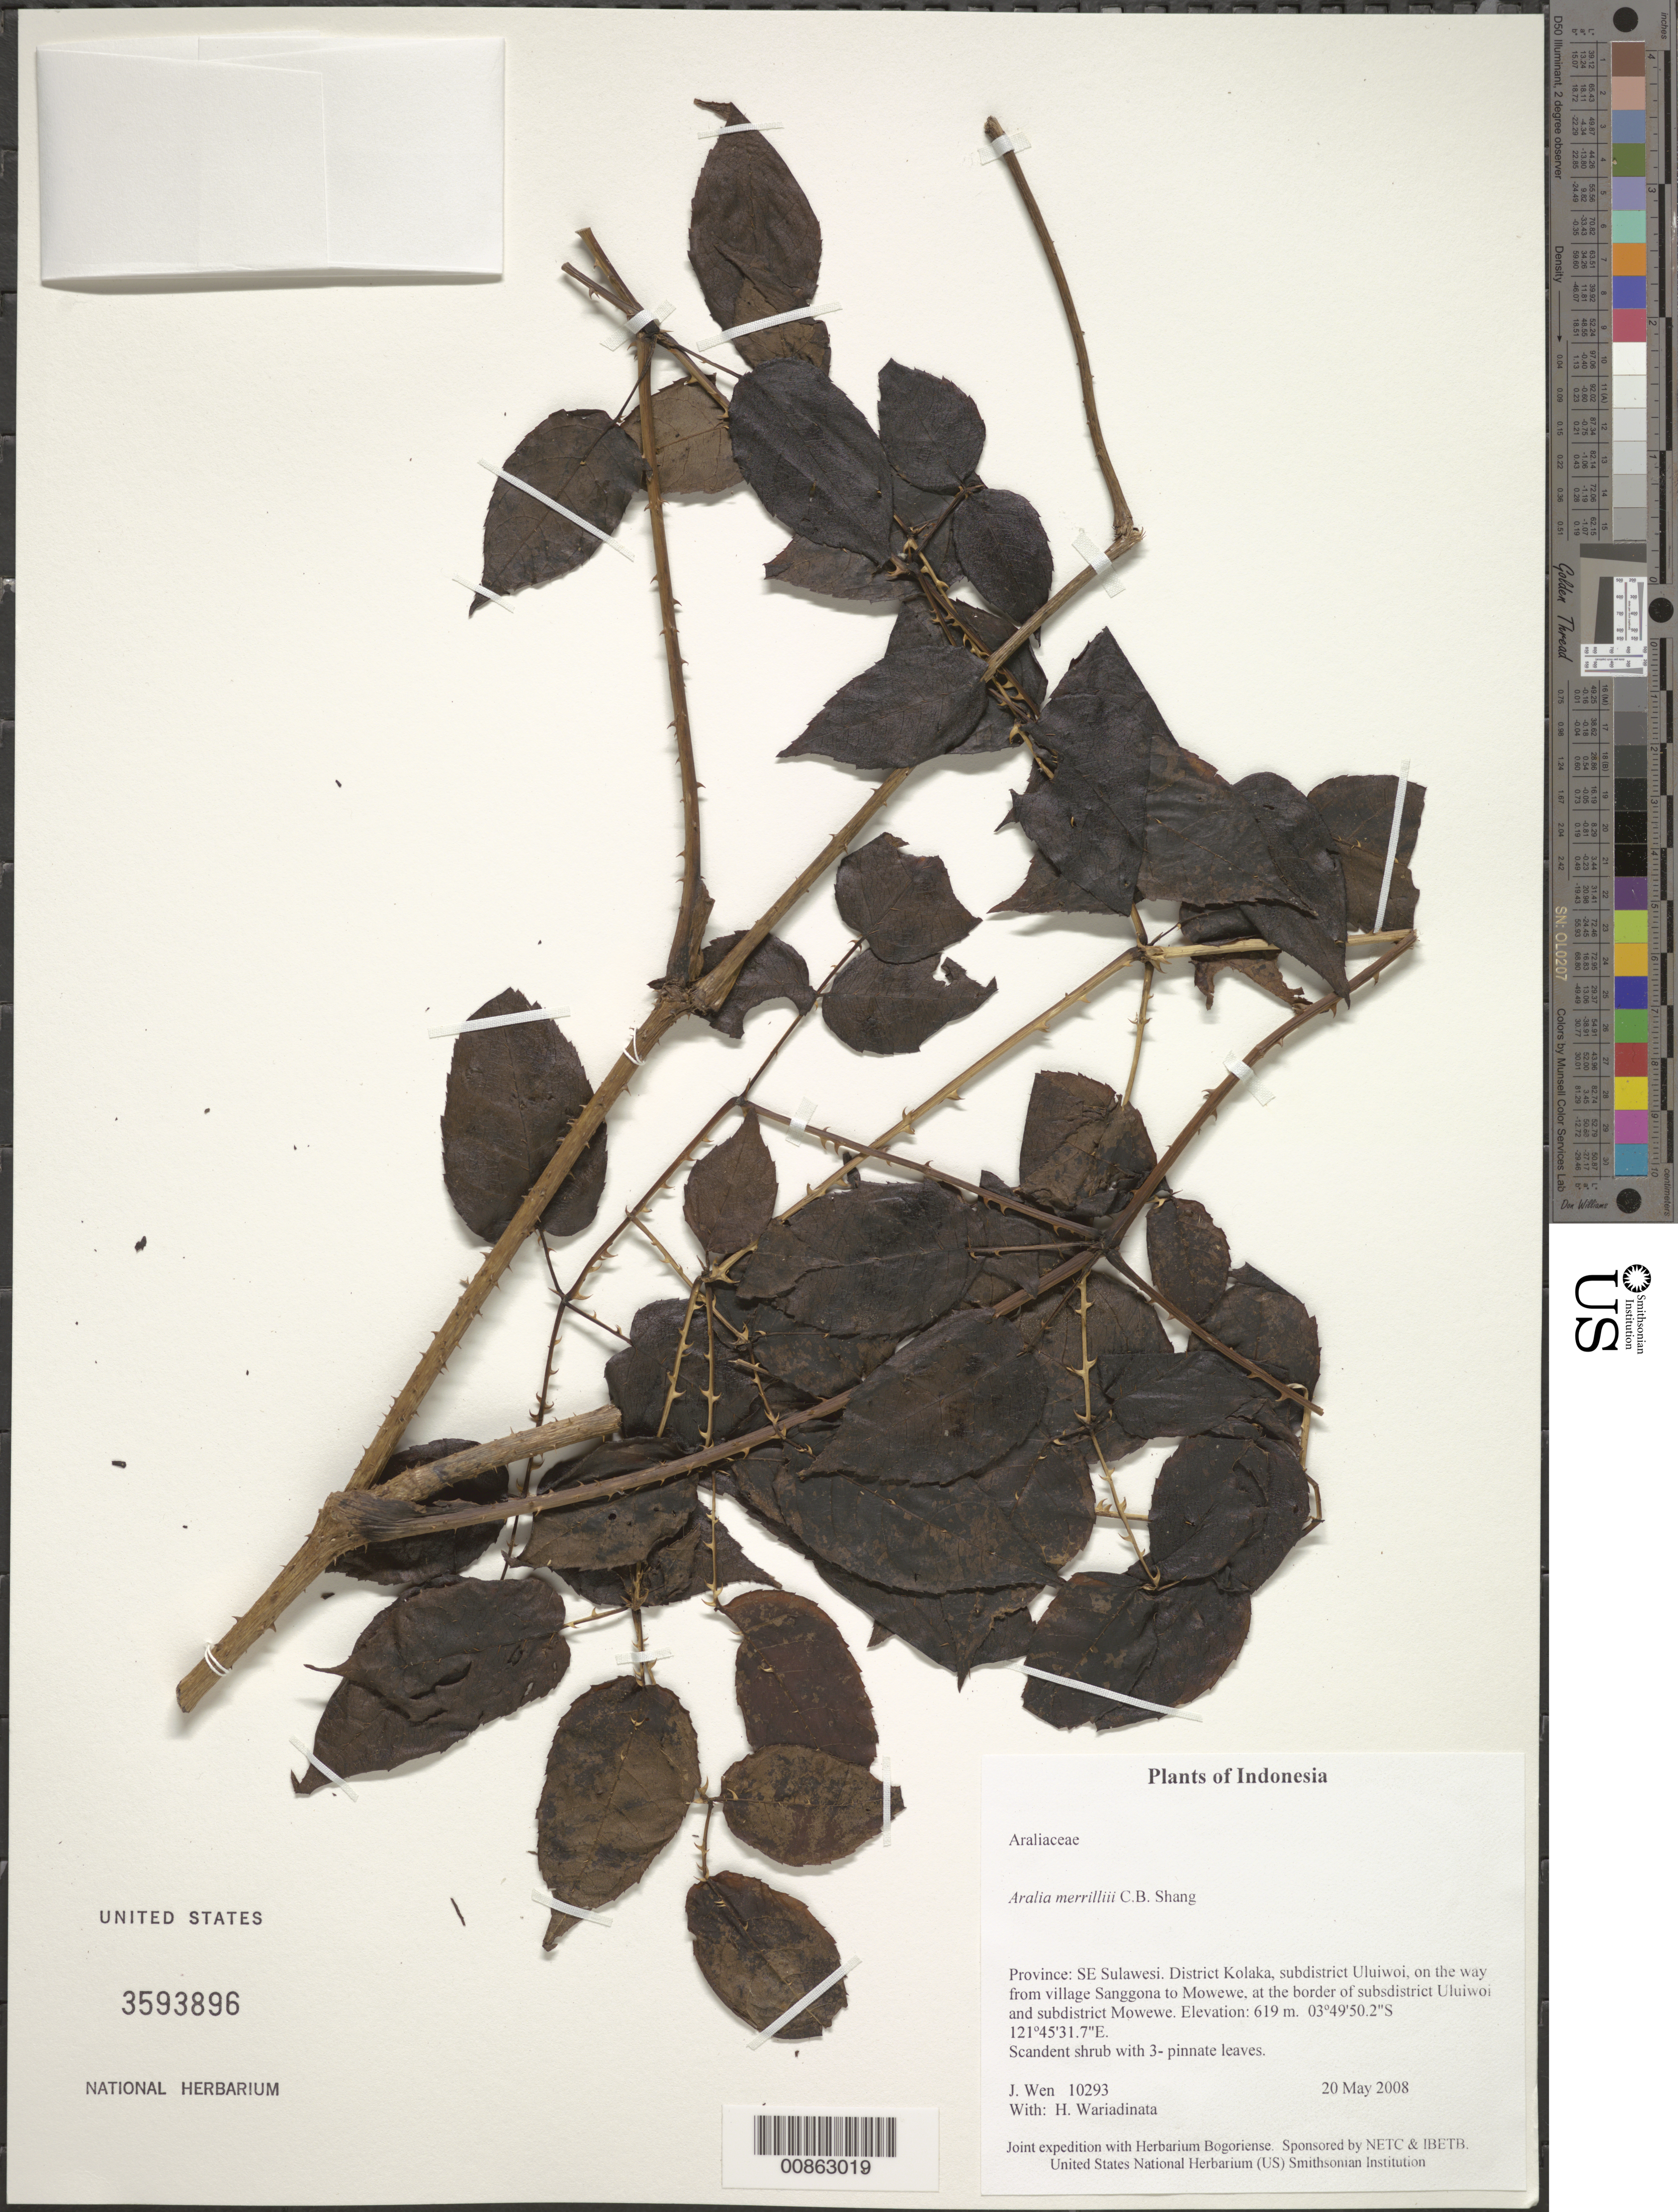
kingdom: Plantae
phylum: Tracheophyta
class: Magnoliopsida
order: Apiales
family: Araliaceae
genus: Aralia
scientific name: Aralia merrillii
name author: C.B. Shang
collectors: J. Wen & H. Wariadinata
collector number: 10293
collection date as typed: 20 May 2008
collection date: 2008-05-20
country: Indonesia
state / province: Sulawesi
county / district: Sulawesi Tenggara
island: Sulawesi [Celebes]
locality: District Kolaka, subdistrict Uluiwoi, on the way from village Sanggona to Mowewe, at the border of subsdistrict Uluiwoi and subdistrict Mowewe.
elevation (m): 619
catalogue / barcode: US 3593896